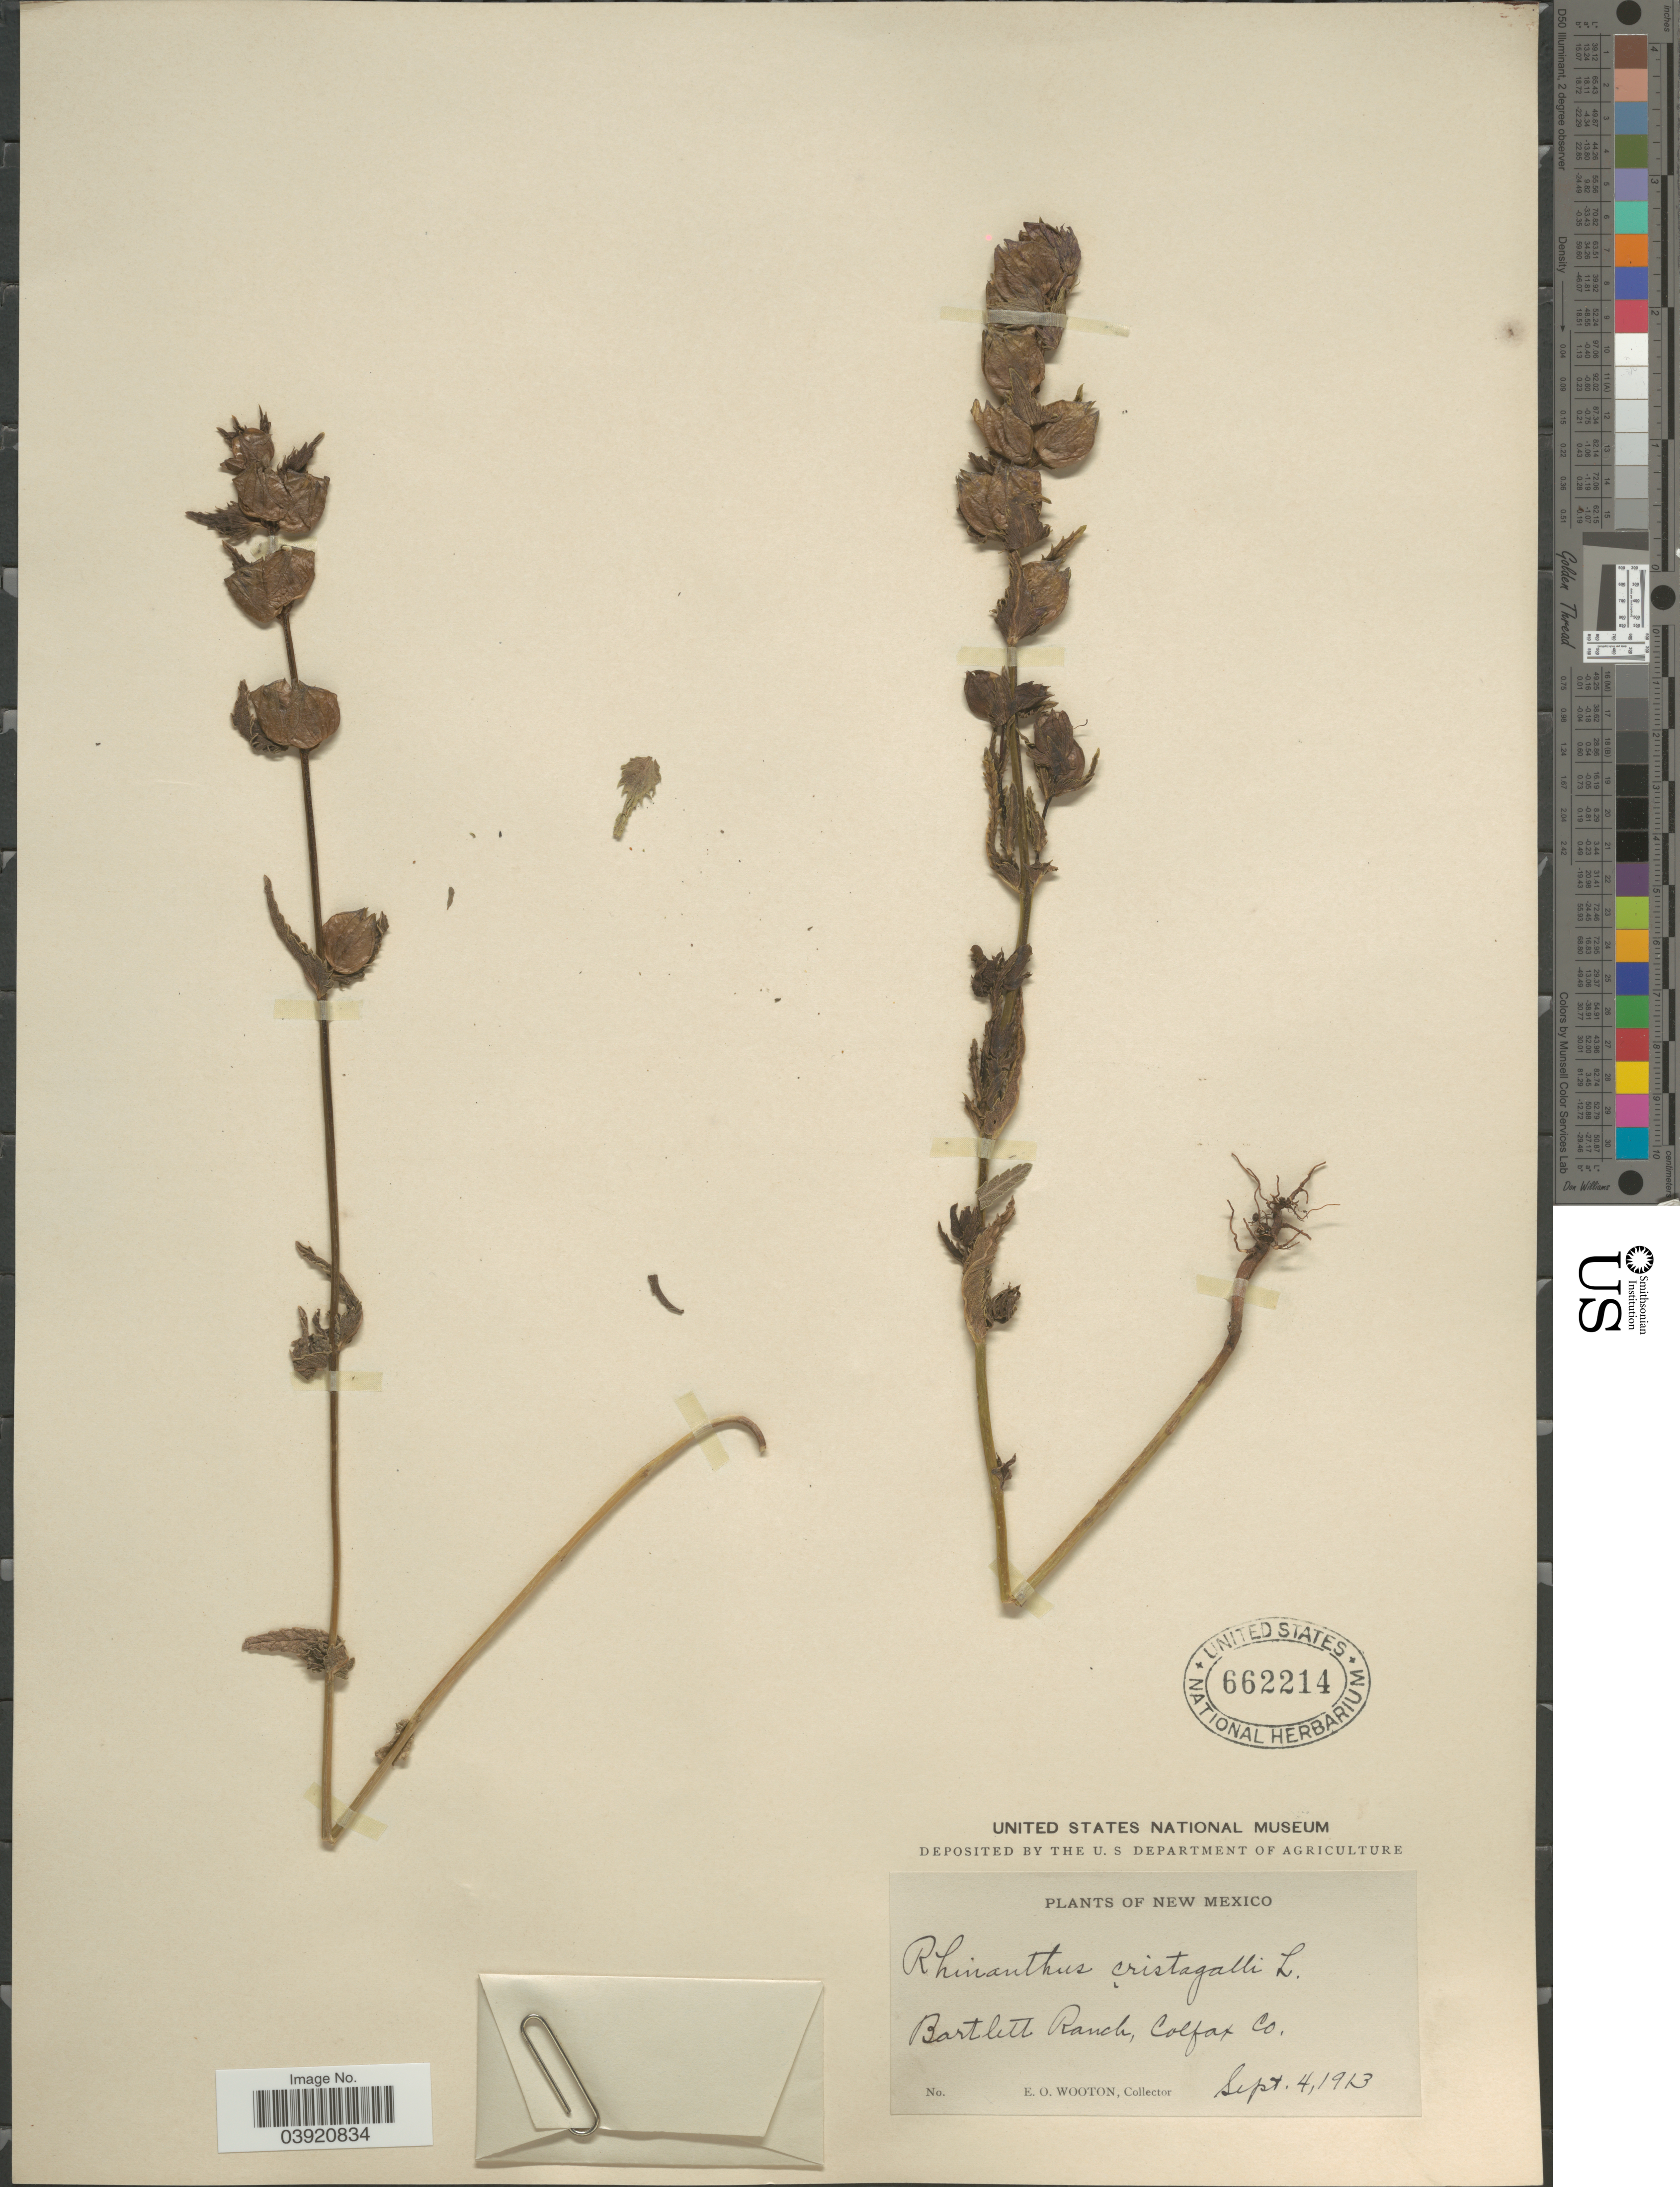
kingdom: Plantae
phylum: Tracheophyta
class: Magnoliopsida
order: Lamiales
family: Orobanchaceae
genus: Rhinanthus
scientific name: Rhinanthus crista-galli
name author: L.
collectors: E. O. Wooton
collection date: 1913-09-04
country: United States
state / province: New Mexico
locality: Bartlett Ranch, Colfax Co.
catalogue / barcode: US 662214